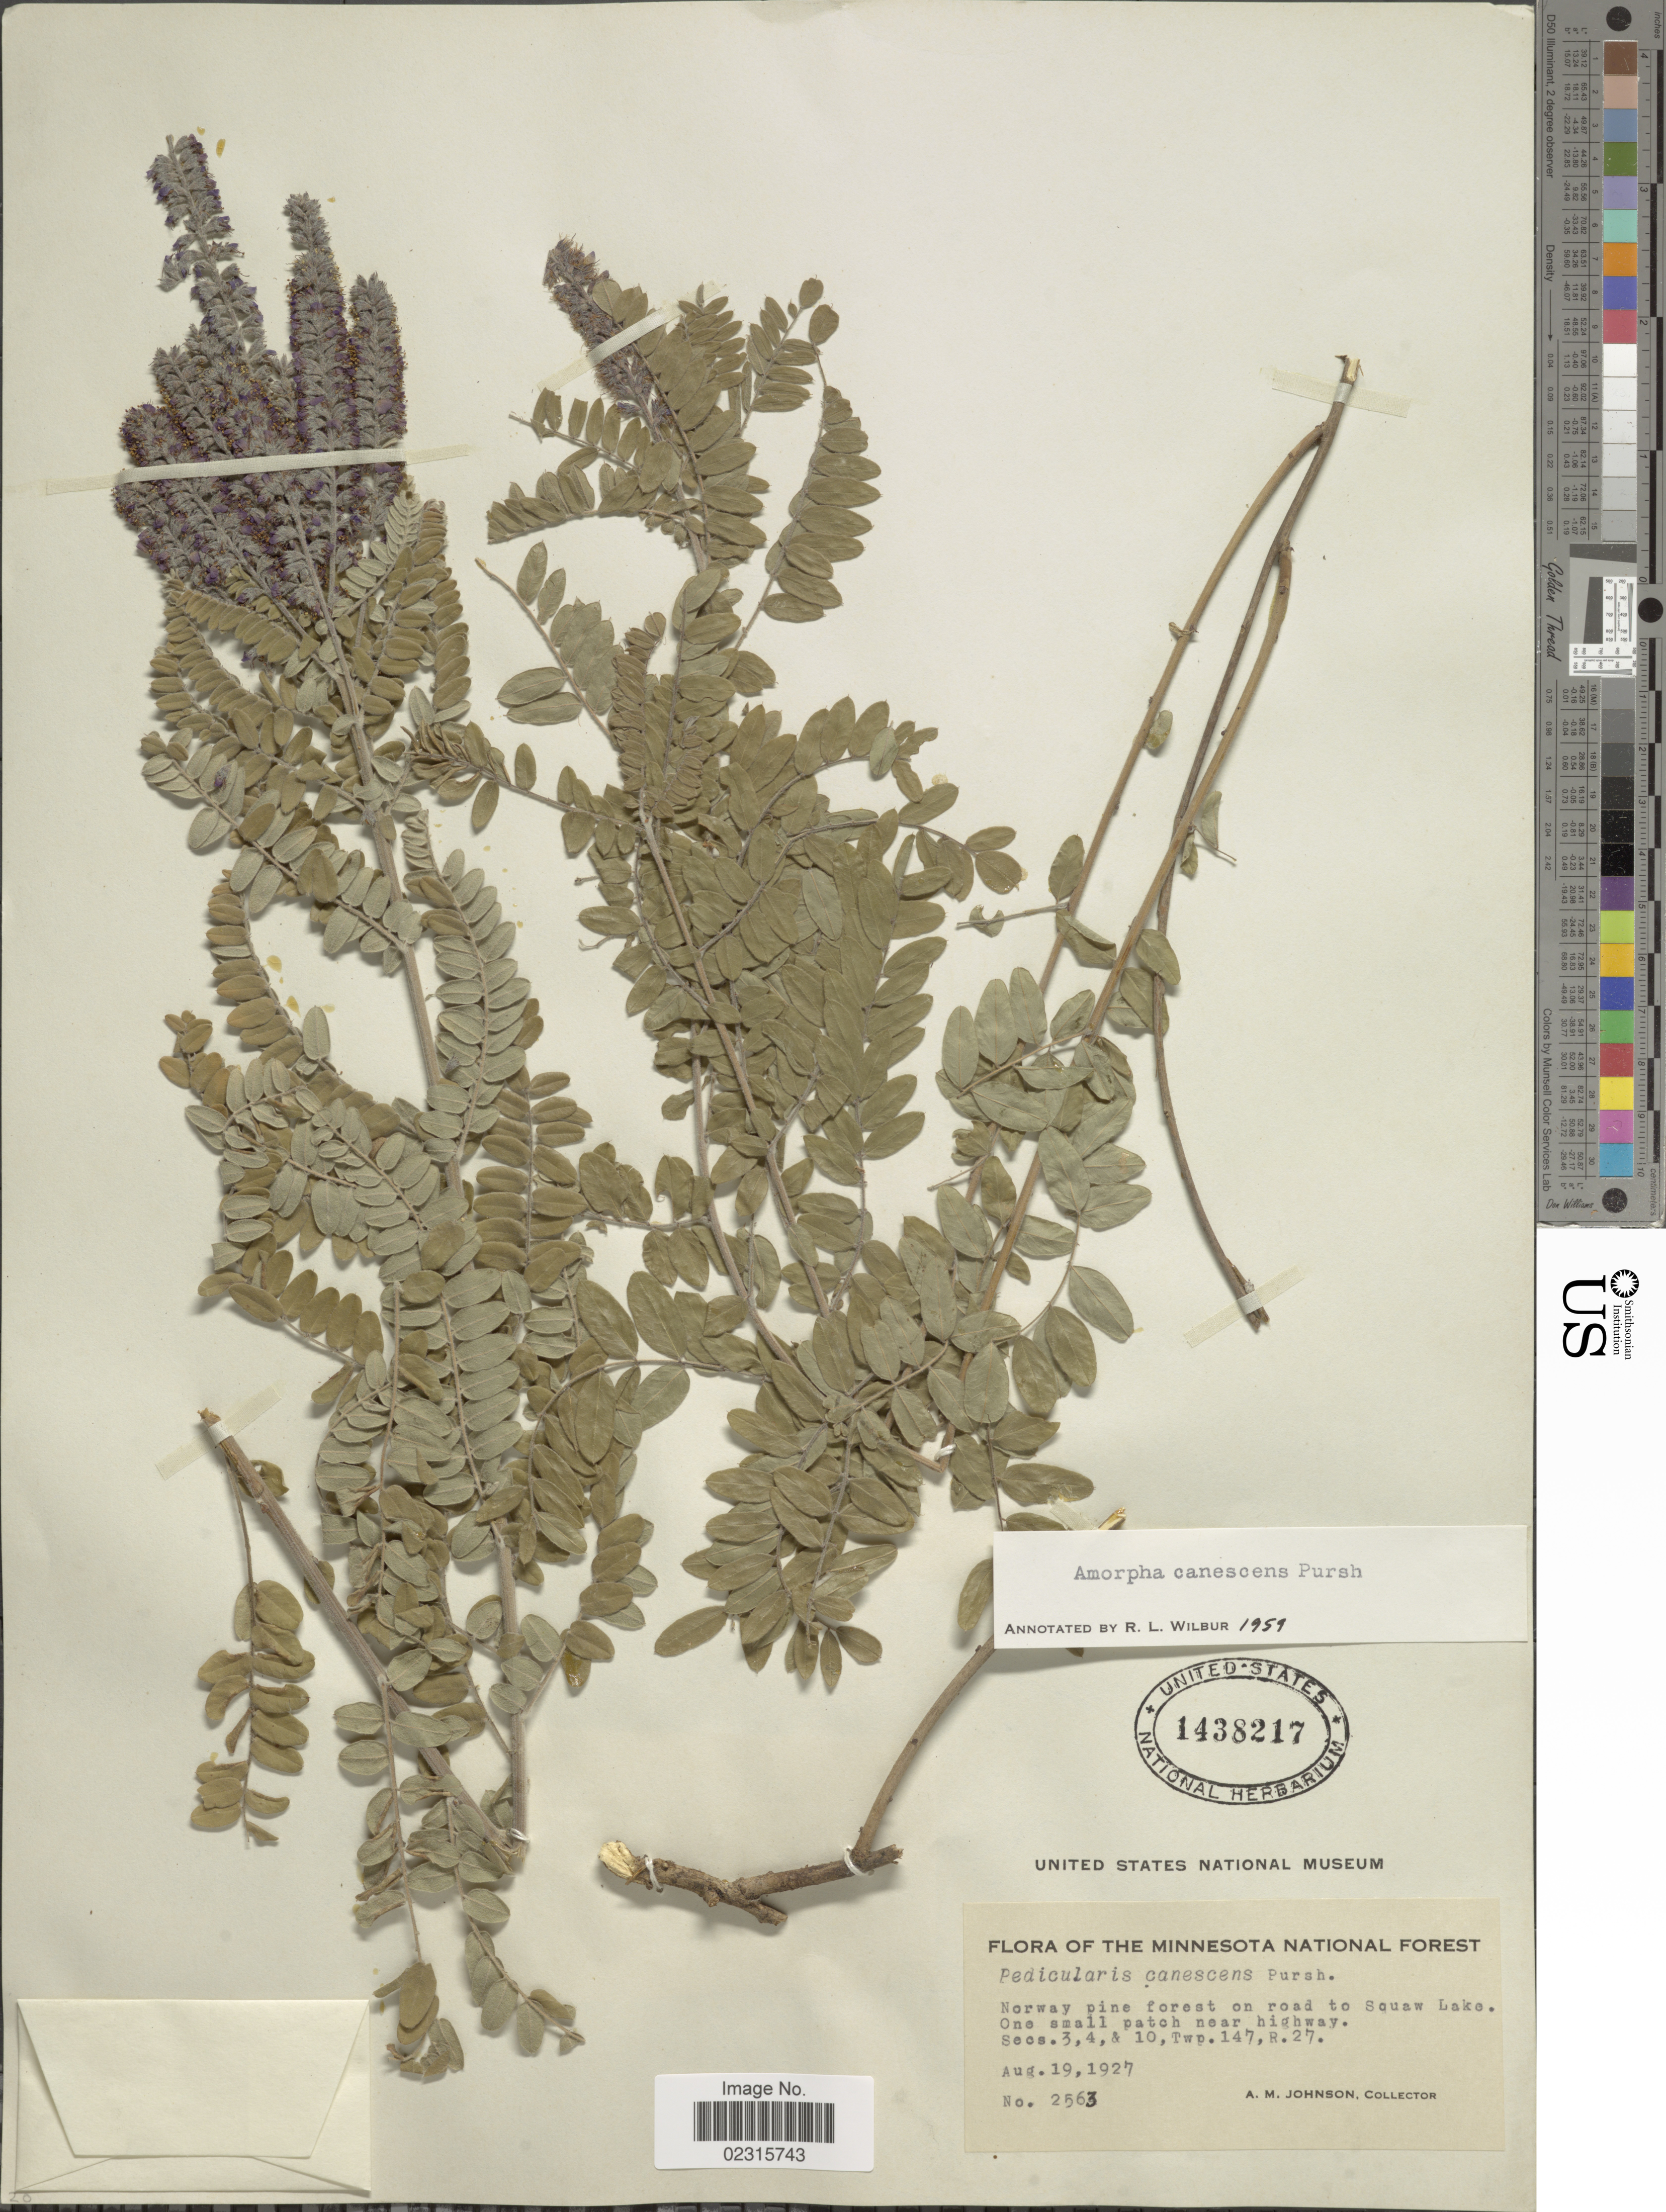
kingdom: Plantae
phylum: Tracheophyta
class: Magnoliopsida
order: Fabales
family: Fabaceae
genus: Amorpha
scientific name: Amorpha canescens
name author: Pursh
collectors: A. M. Johnson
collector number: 2563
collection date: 1927-08-19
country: United States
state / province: Minnesota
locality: The Minnesota National Forest, Norway pine forest on road to Squaw Lake, One small patch near highway, Secs. 3.4 & 10 Twp. 147 R. 27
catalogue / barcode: US 1438217